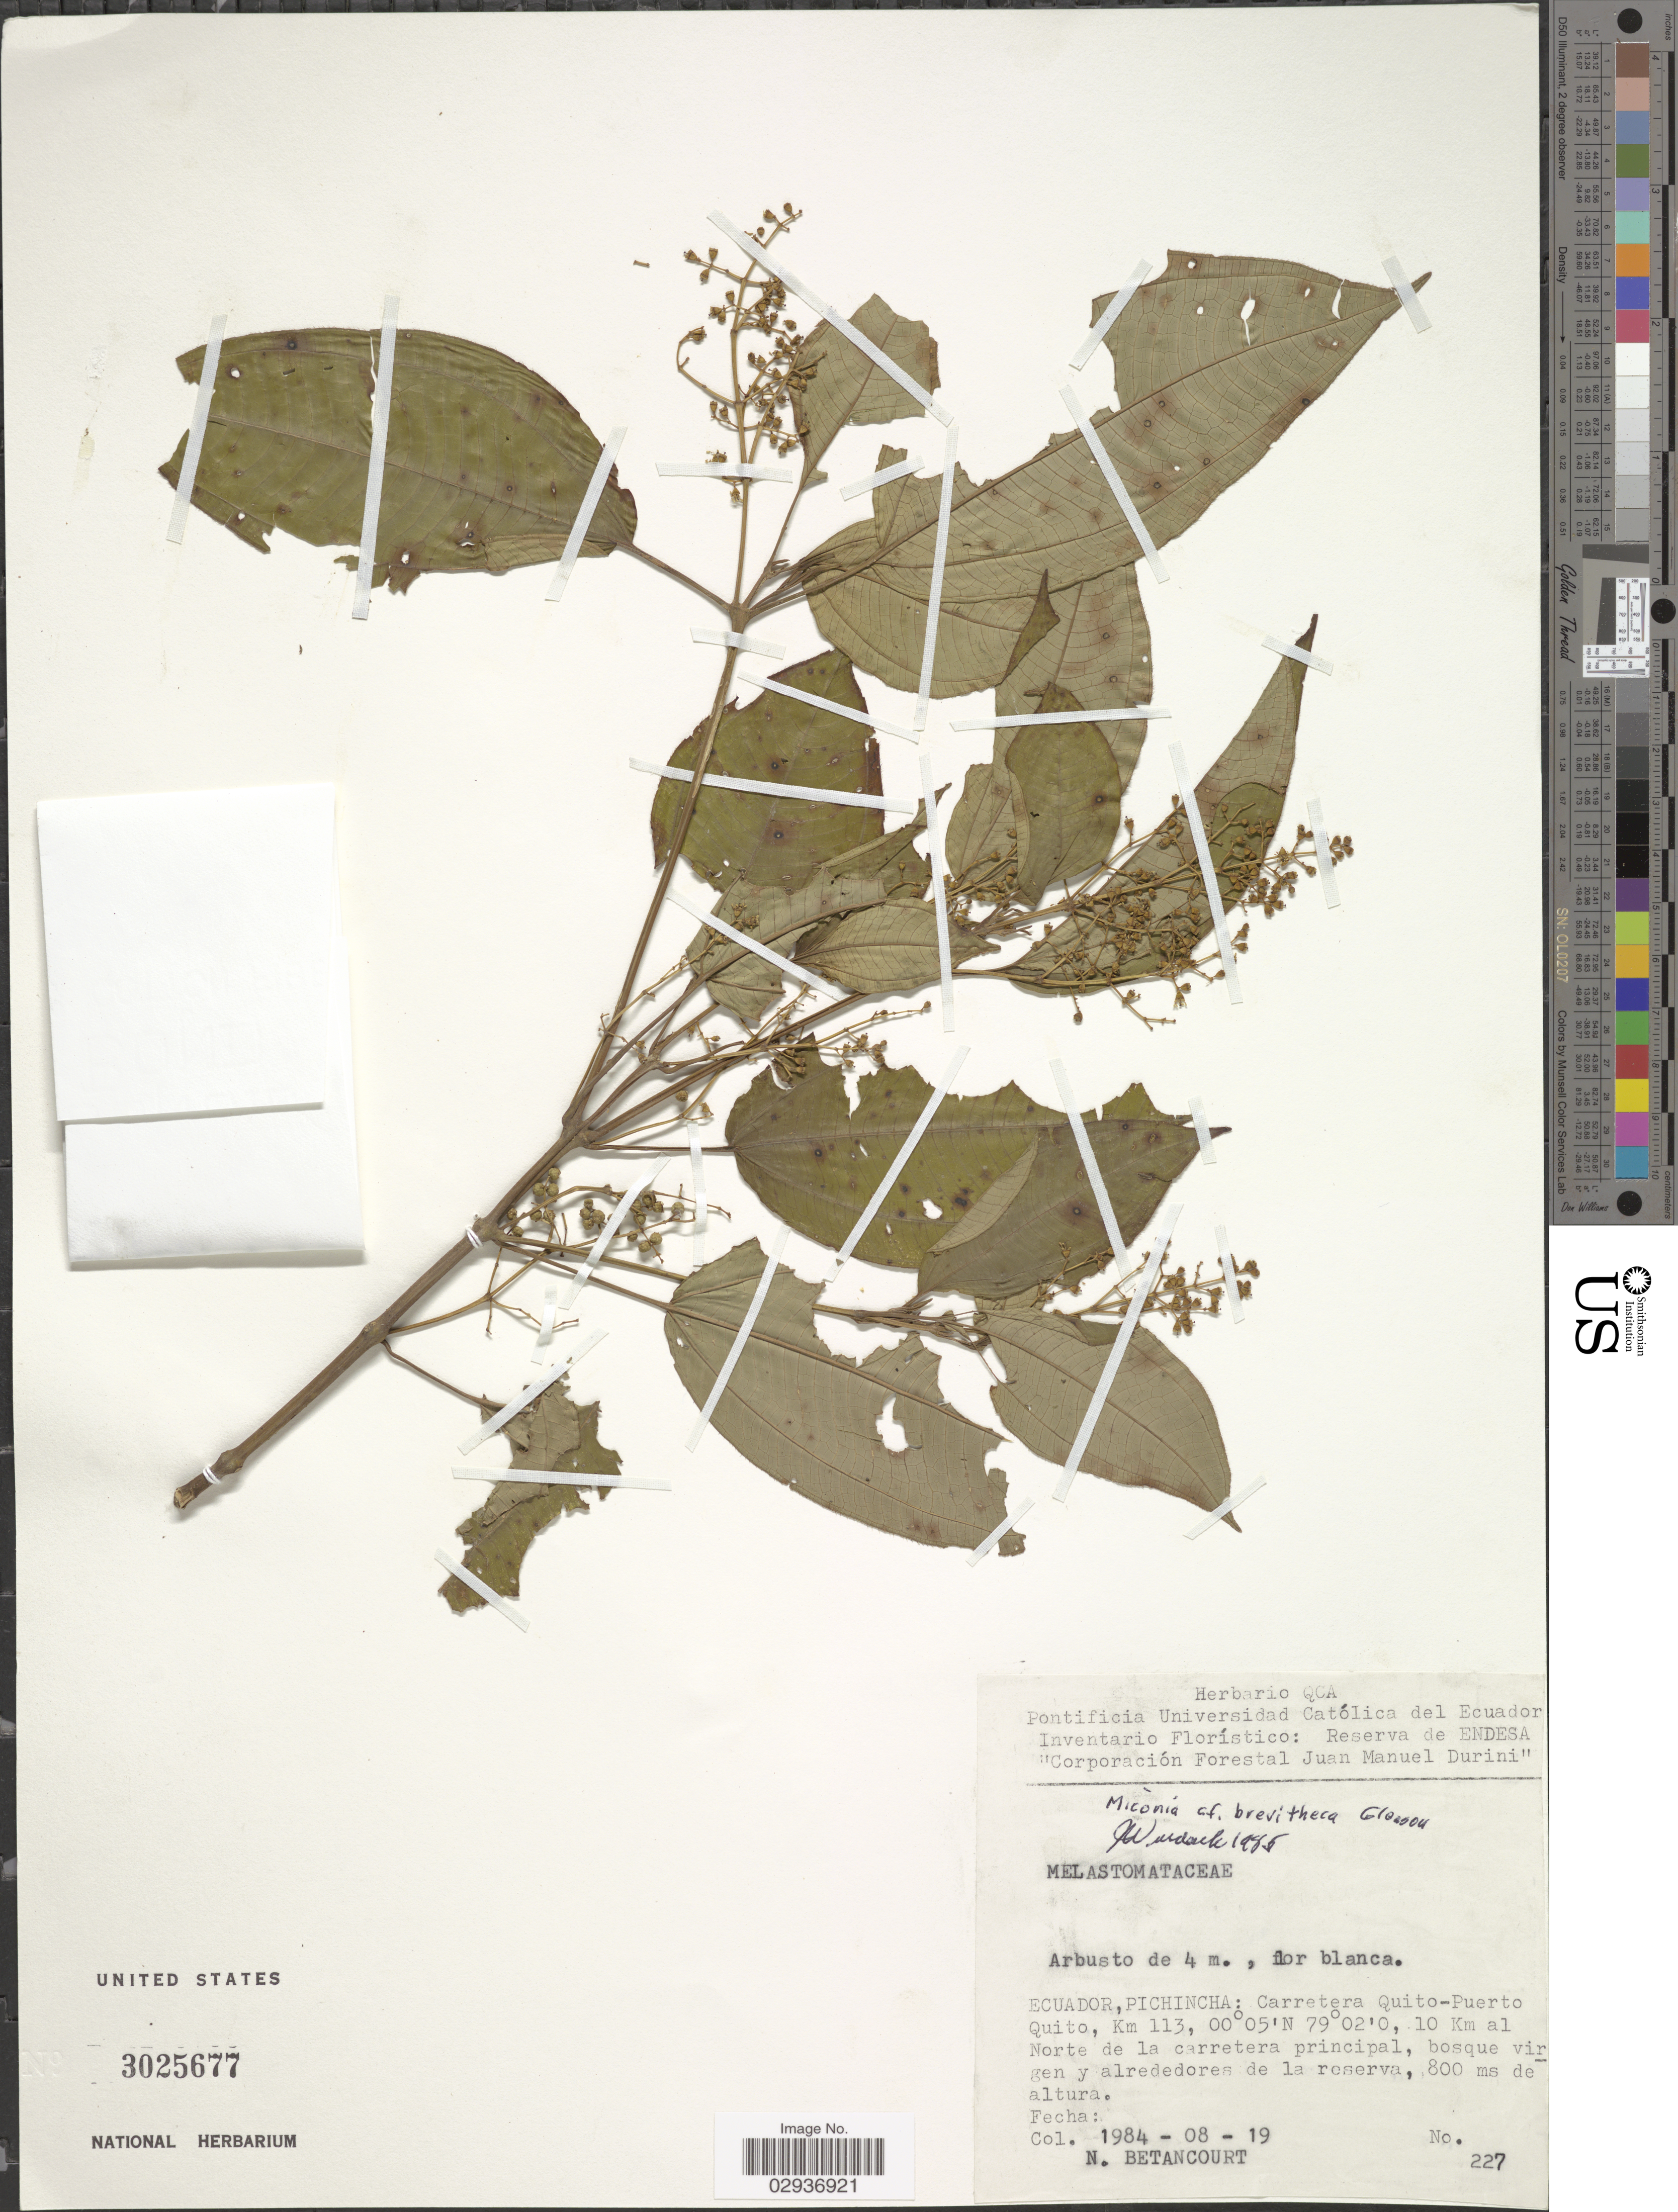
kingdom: Plantae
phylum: Tracheophyta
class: Magnoliopsida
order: Myrtales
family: Melastomataceae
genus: Miconia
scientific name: Miconia brevitheca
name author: Gleason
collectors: N. Betancourt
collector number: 227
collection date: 1984-08-19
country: Ecuador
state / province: Pichincha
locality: Carretera Quito-Puerto Quito, Km 113, 10 Km al Norte de la carretera principal.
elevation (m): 800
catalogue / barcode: US 3025677